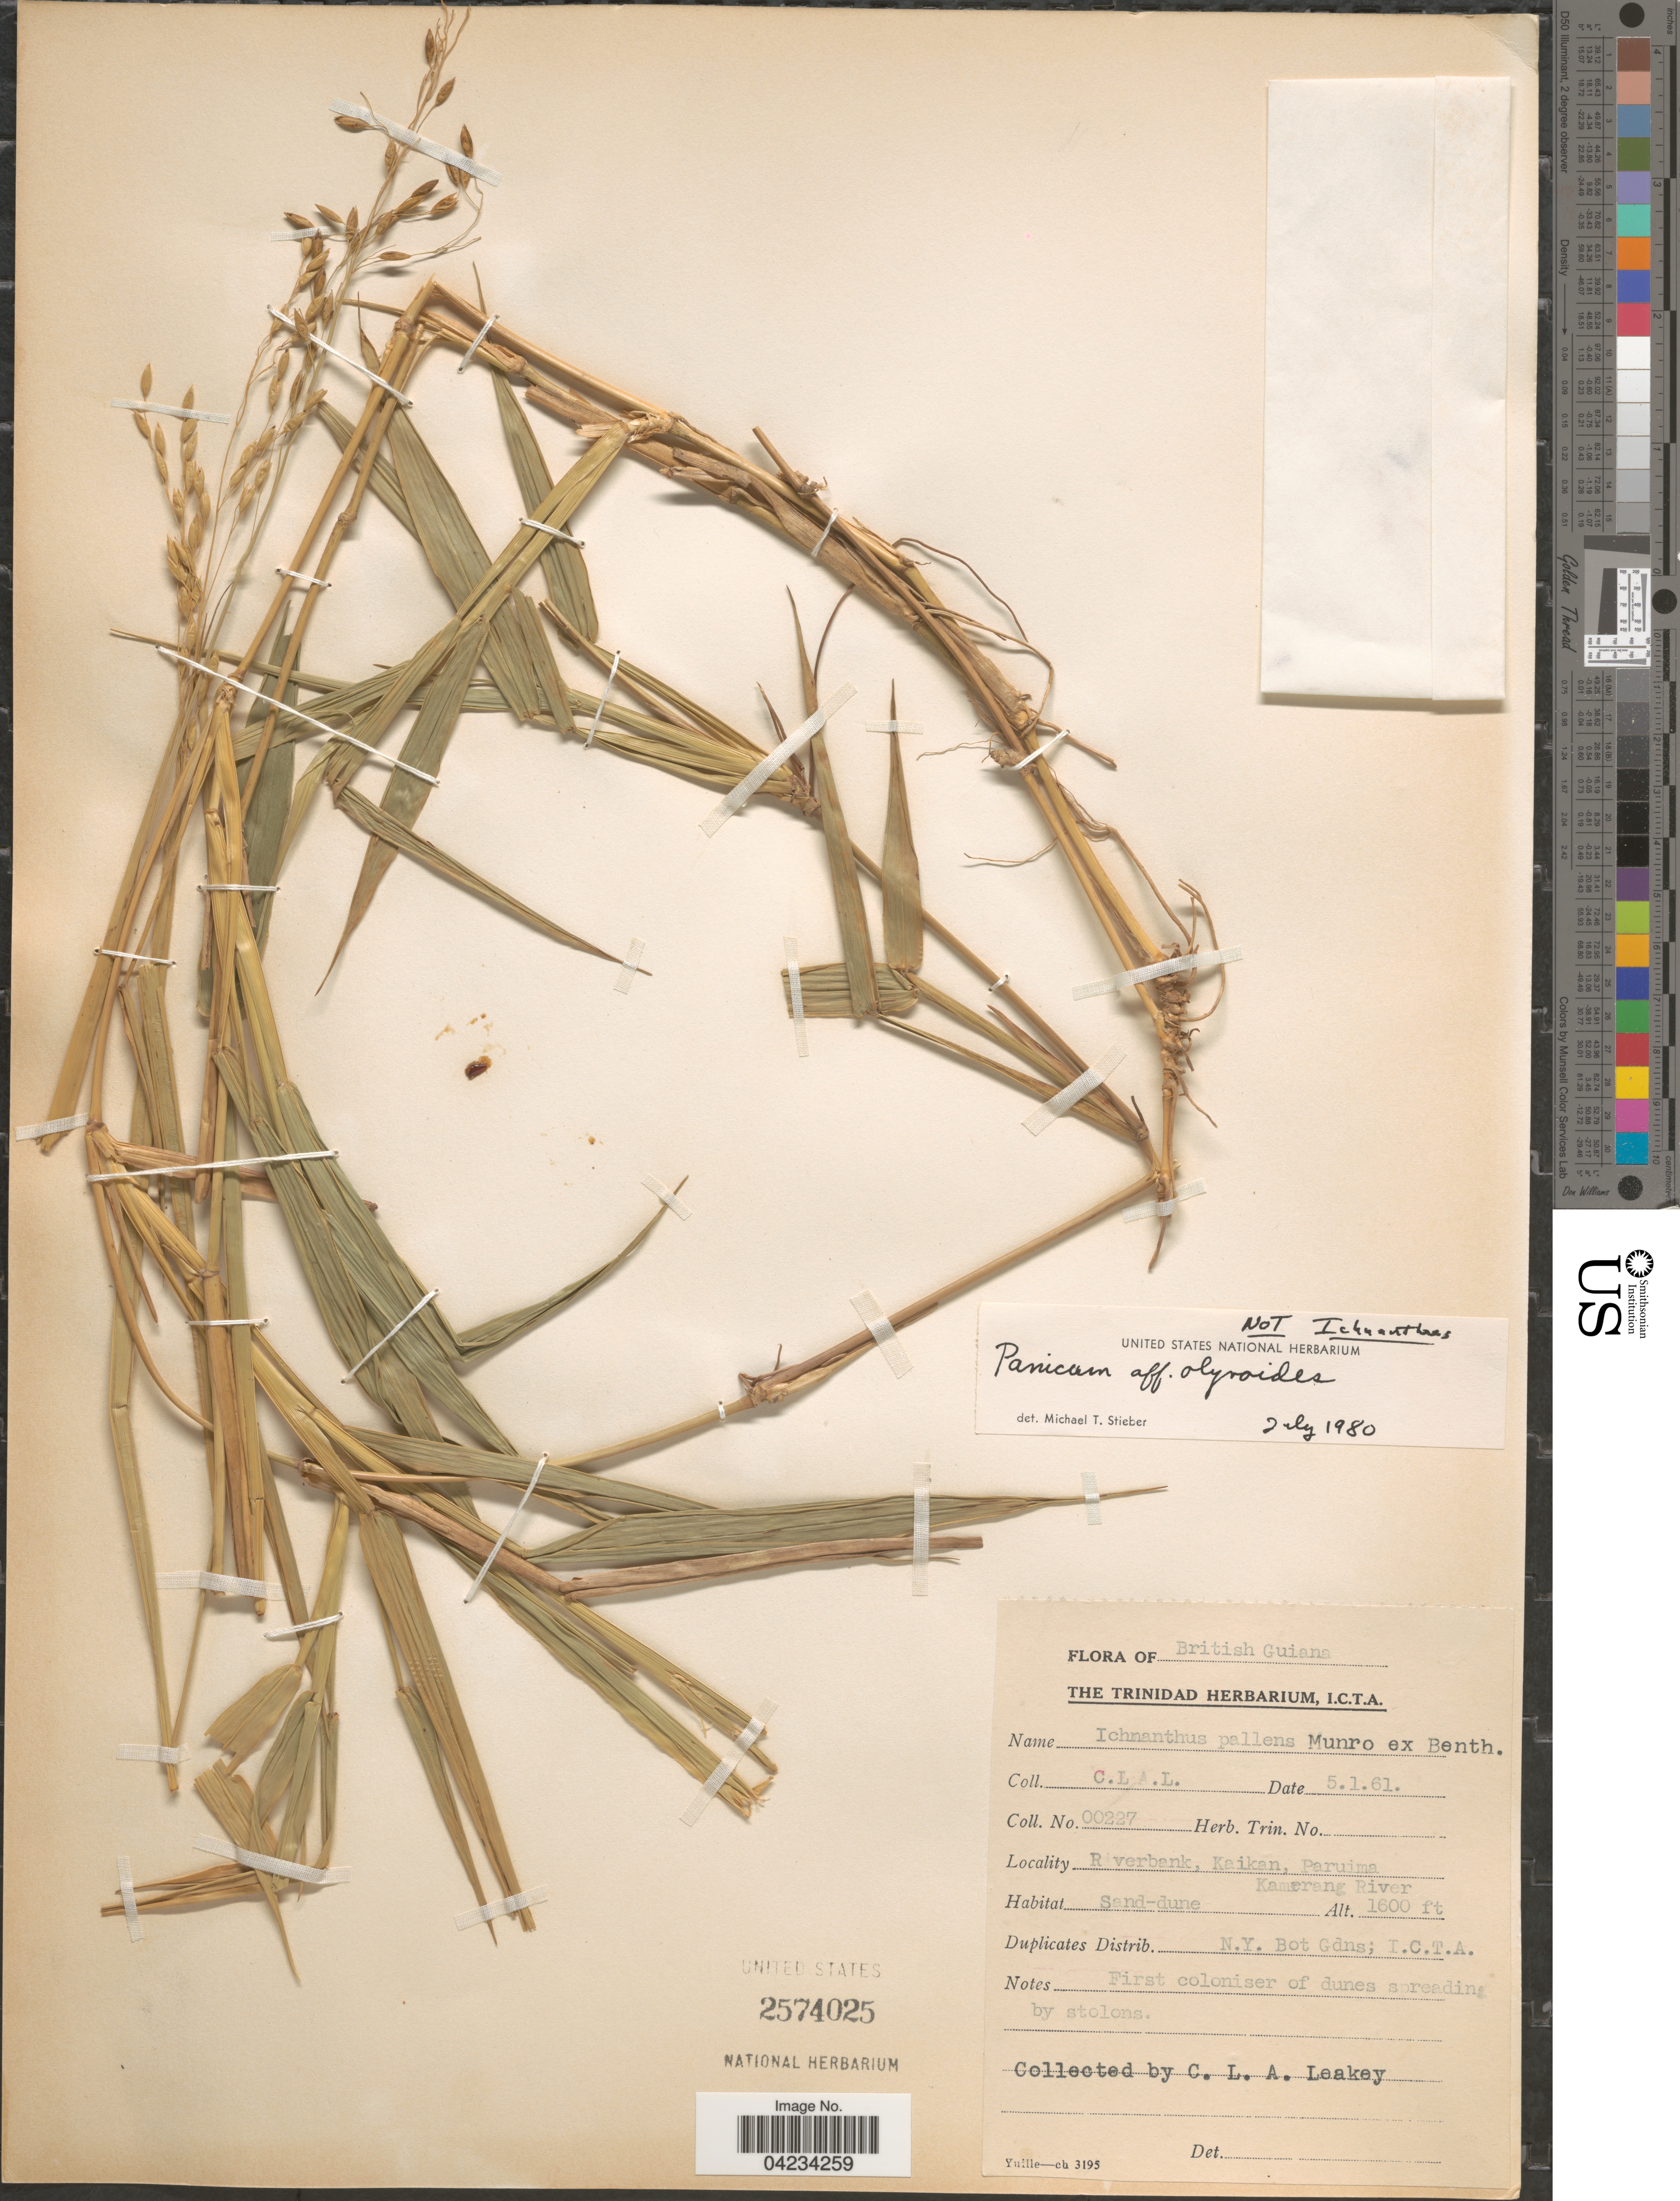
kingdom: Plantae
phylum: Tracheophyta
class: Liliopsida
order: Poales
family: Poaceae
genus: Homolepis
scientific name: Homolepis isocalycia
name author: (G. Mey.) Chase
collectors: C. Leakey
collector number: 00227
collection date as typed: Transcribed d/m/y: 5/1/61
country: Guyana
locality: British Guiana. Riverbank, Kaikan, Paruima. Kamerang River.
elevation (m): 488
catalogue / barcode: US 2574025